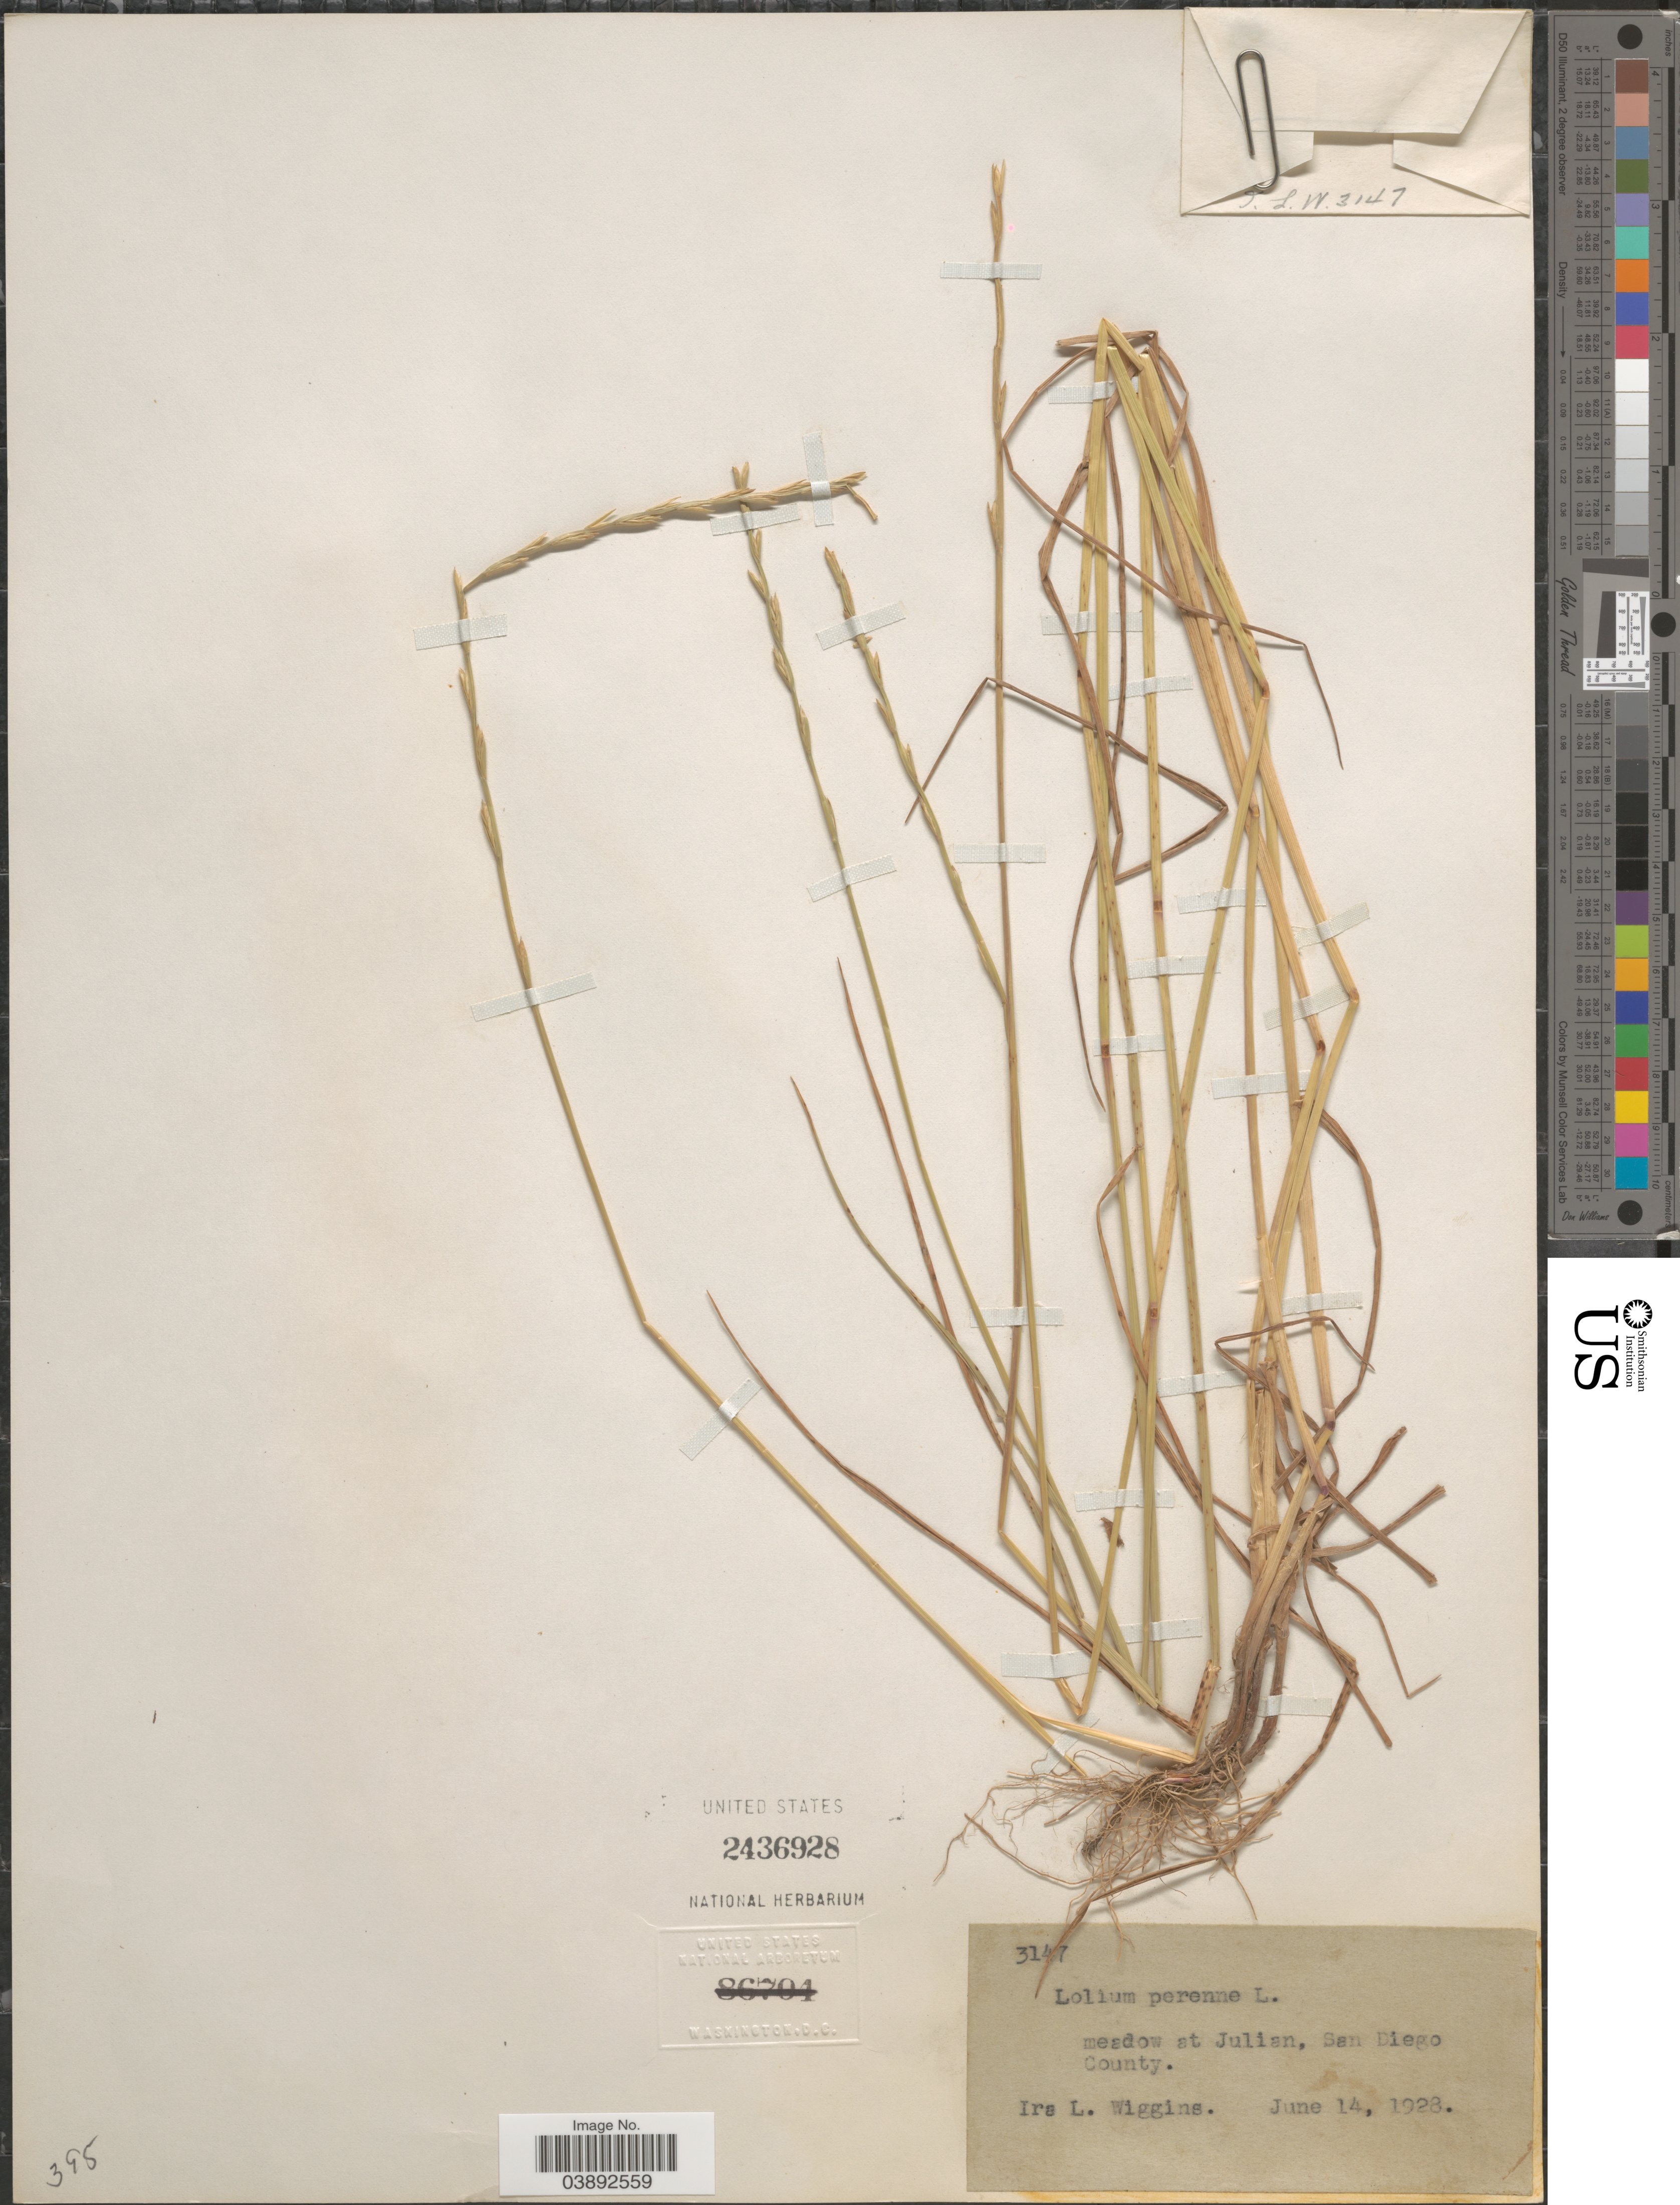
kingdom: Plantae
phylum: Tracheophyta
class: Liliopsida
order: Poales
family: Poaceae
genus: Lolium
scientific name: Lolium perenne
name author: L.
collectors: I. L. Wiggins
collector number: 3147*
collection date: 1928-06-14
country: United States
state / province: California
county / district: San Diego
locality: Meadow at Julian, San Diego County.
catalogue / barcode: US 2436928